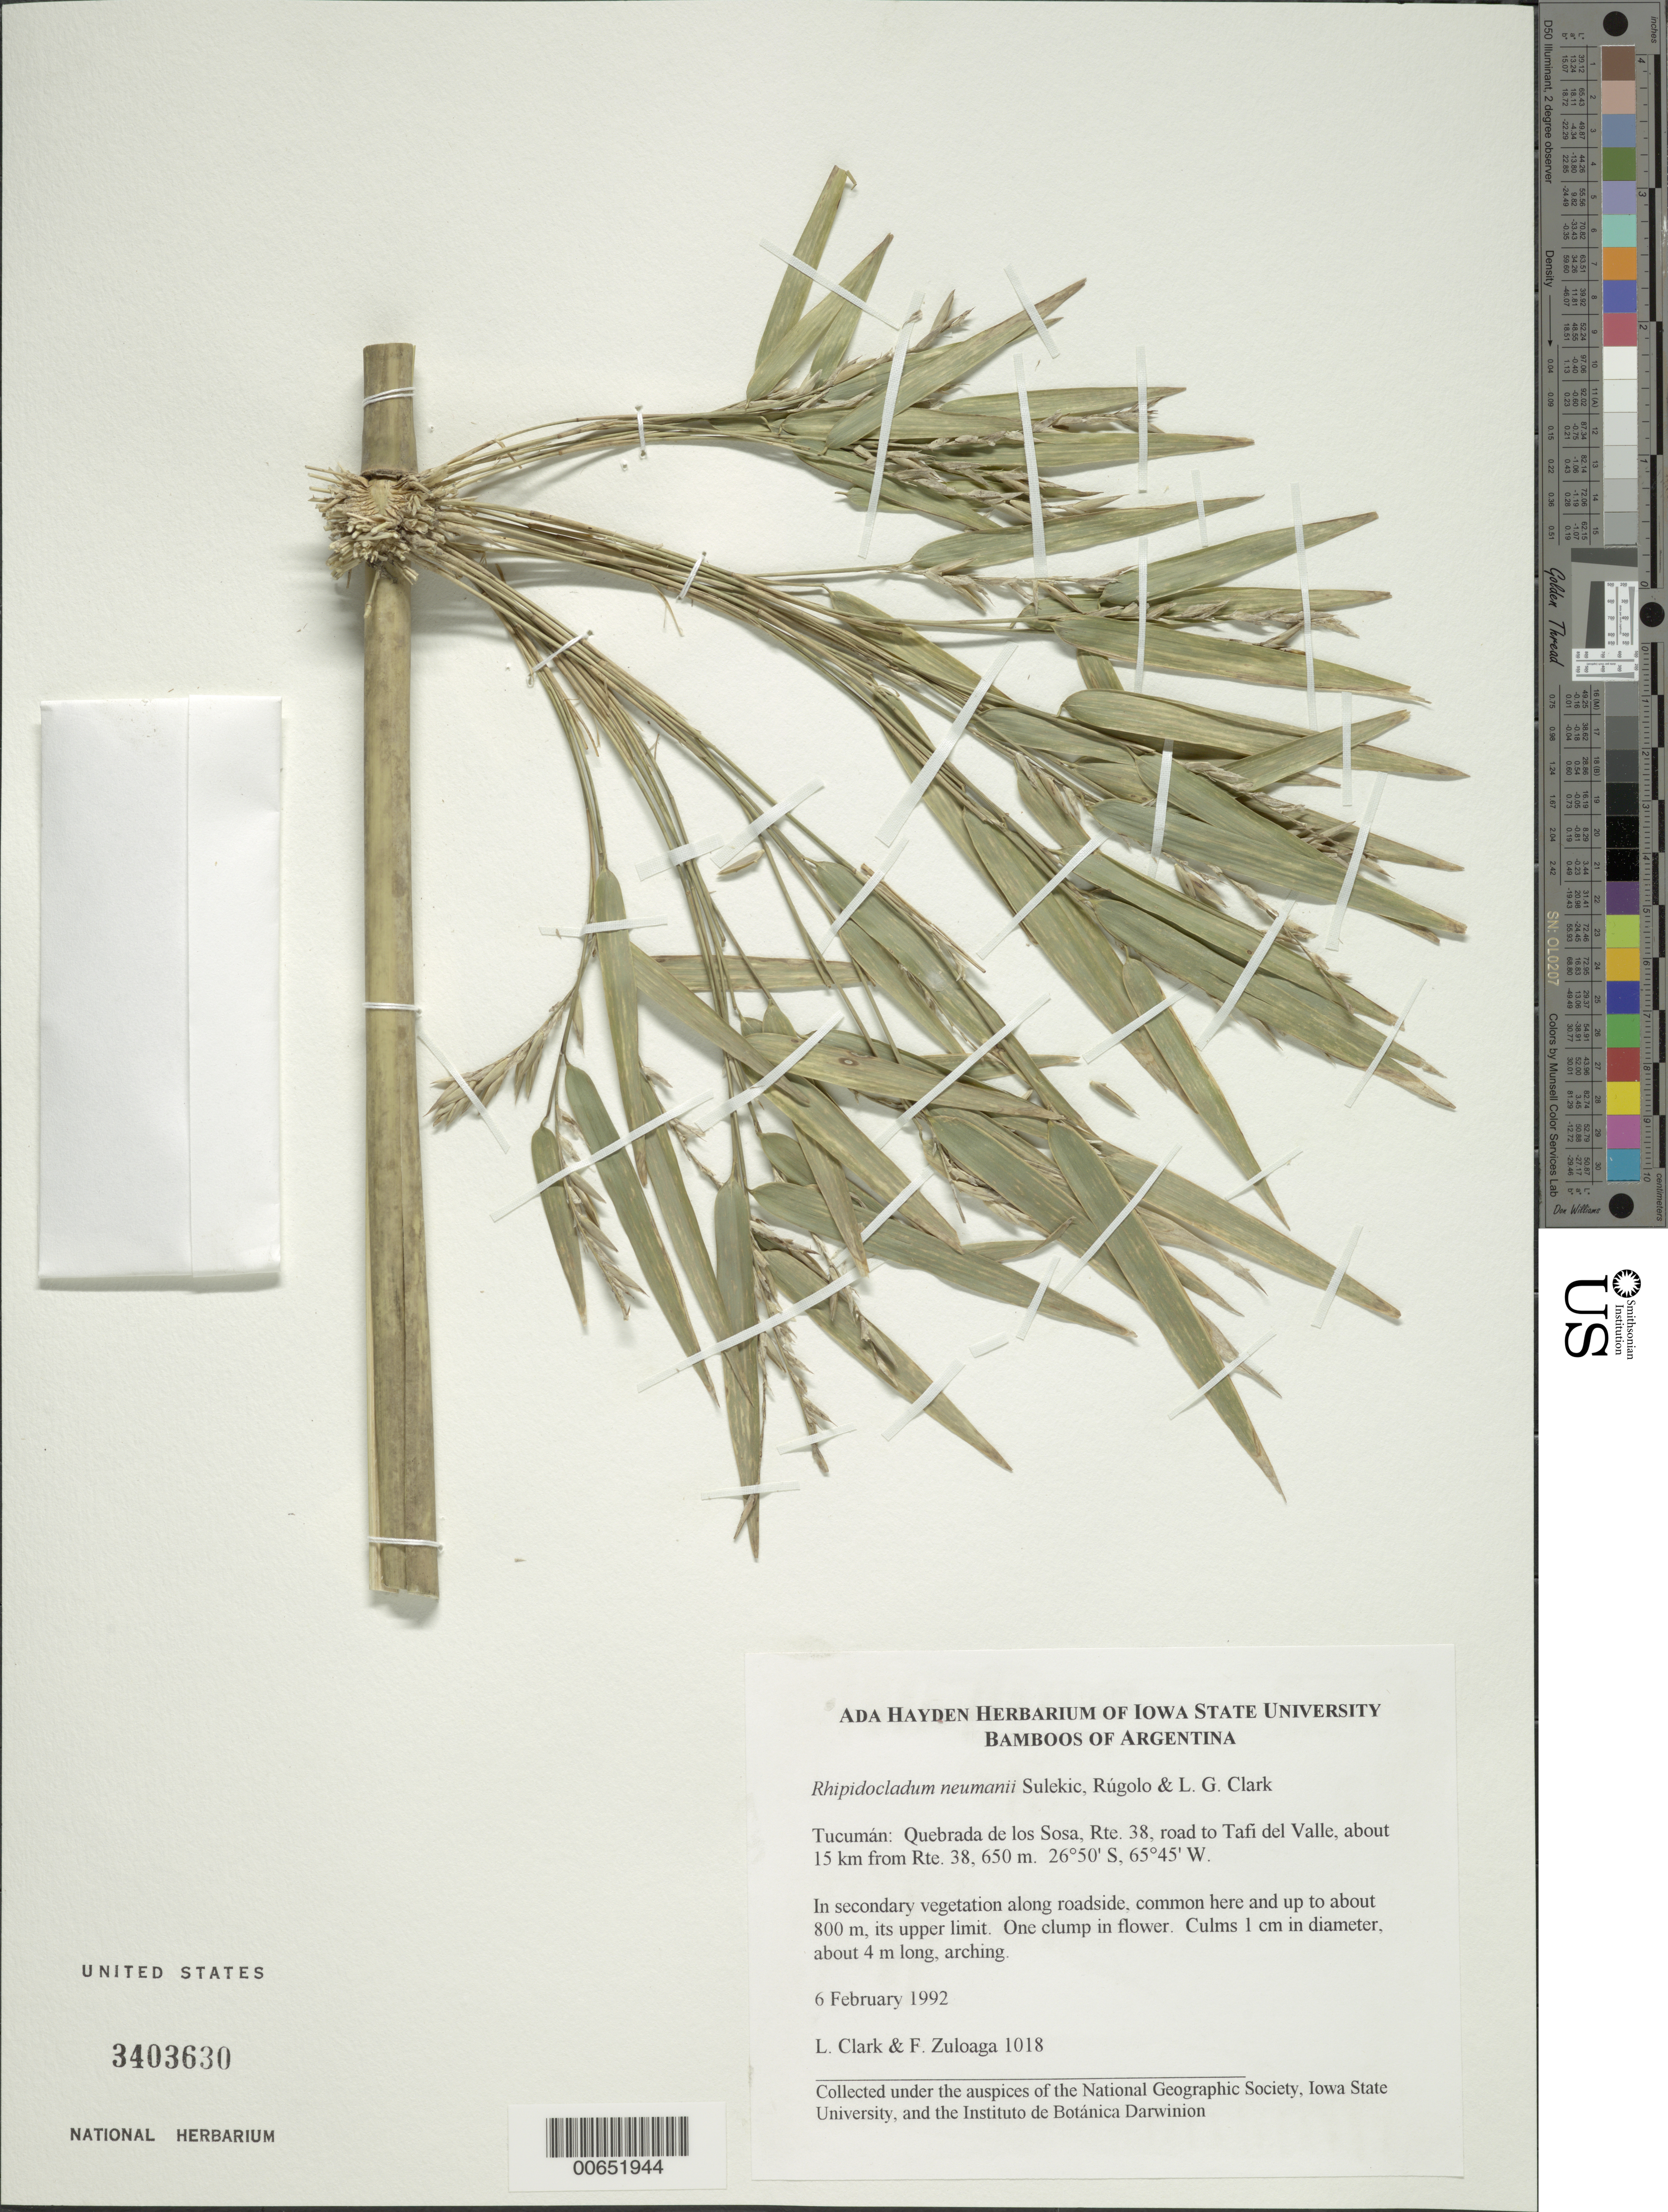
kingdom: Plantae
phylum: Tracheophyta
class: Liliopsida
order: Poales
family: Poaceae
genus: Rhipidocladum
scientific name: Rhipidocladum neumannii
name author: Sulekic et al.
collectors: L. G. Clark & F. O. Zuloaga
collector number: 1018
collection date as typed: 06 Feb 1992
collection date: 1992-02-06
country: Argentina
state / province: Tucumán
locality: Quebrada de los Sosa, Rte. 38 road to Tafi del Valle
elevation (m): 650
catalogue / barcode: US 3403630